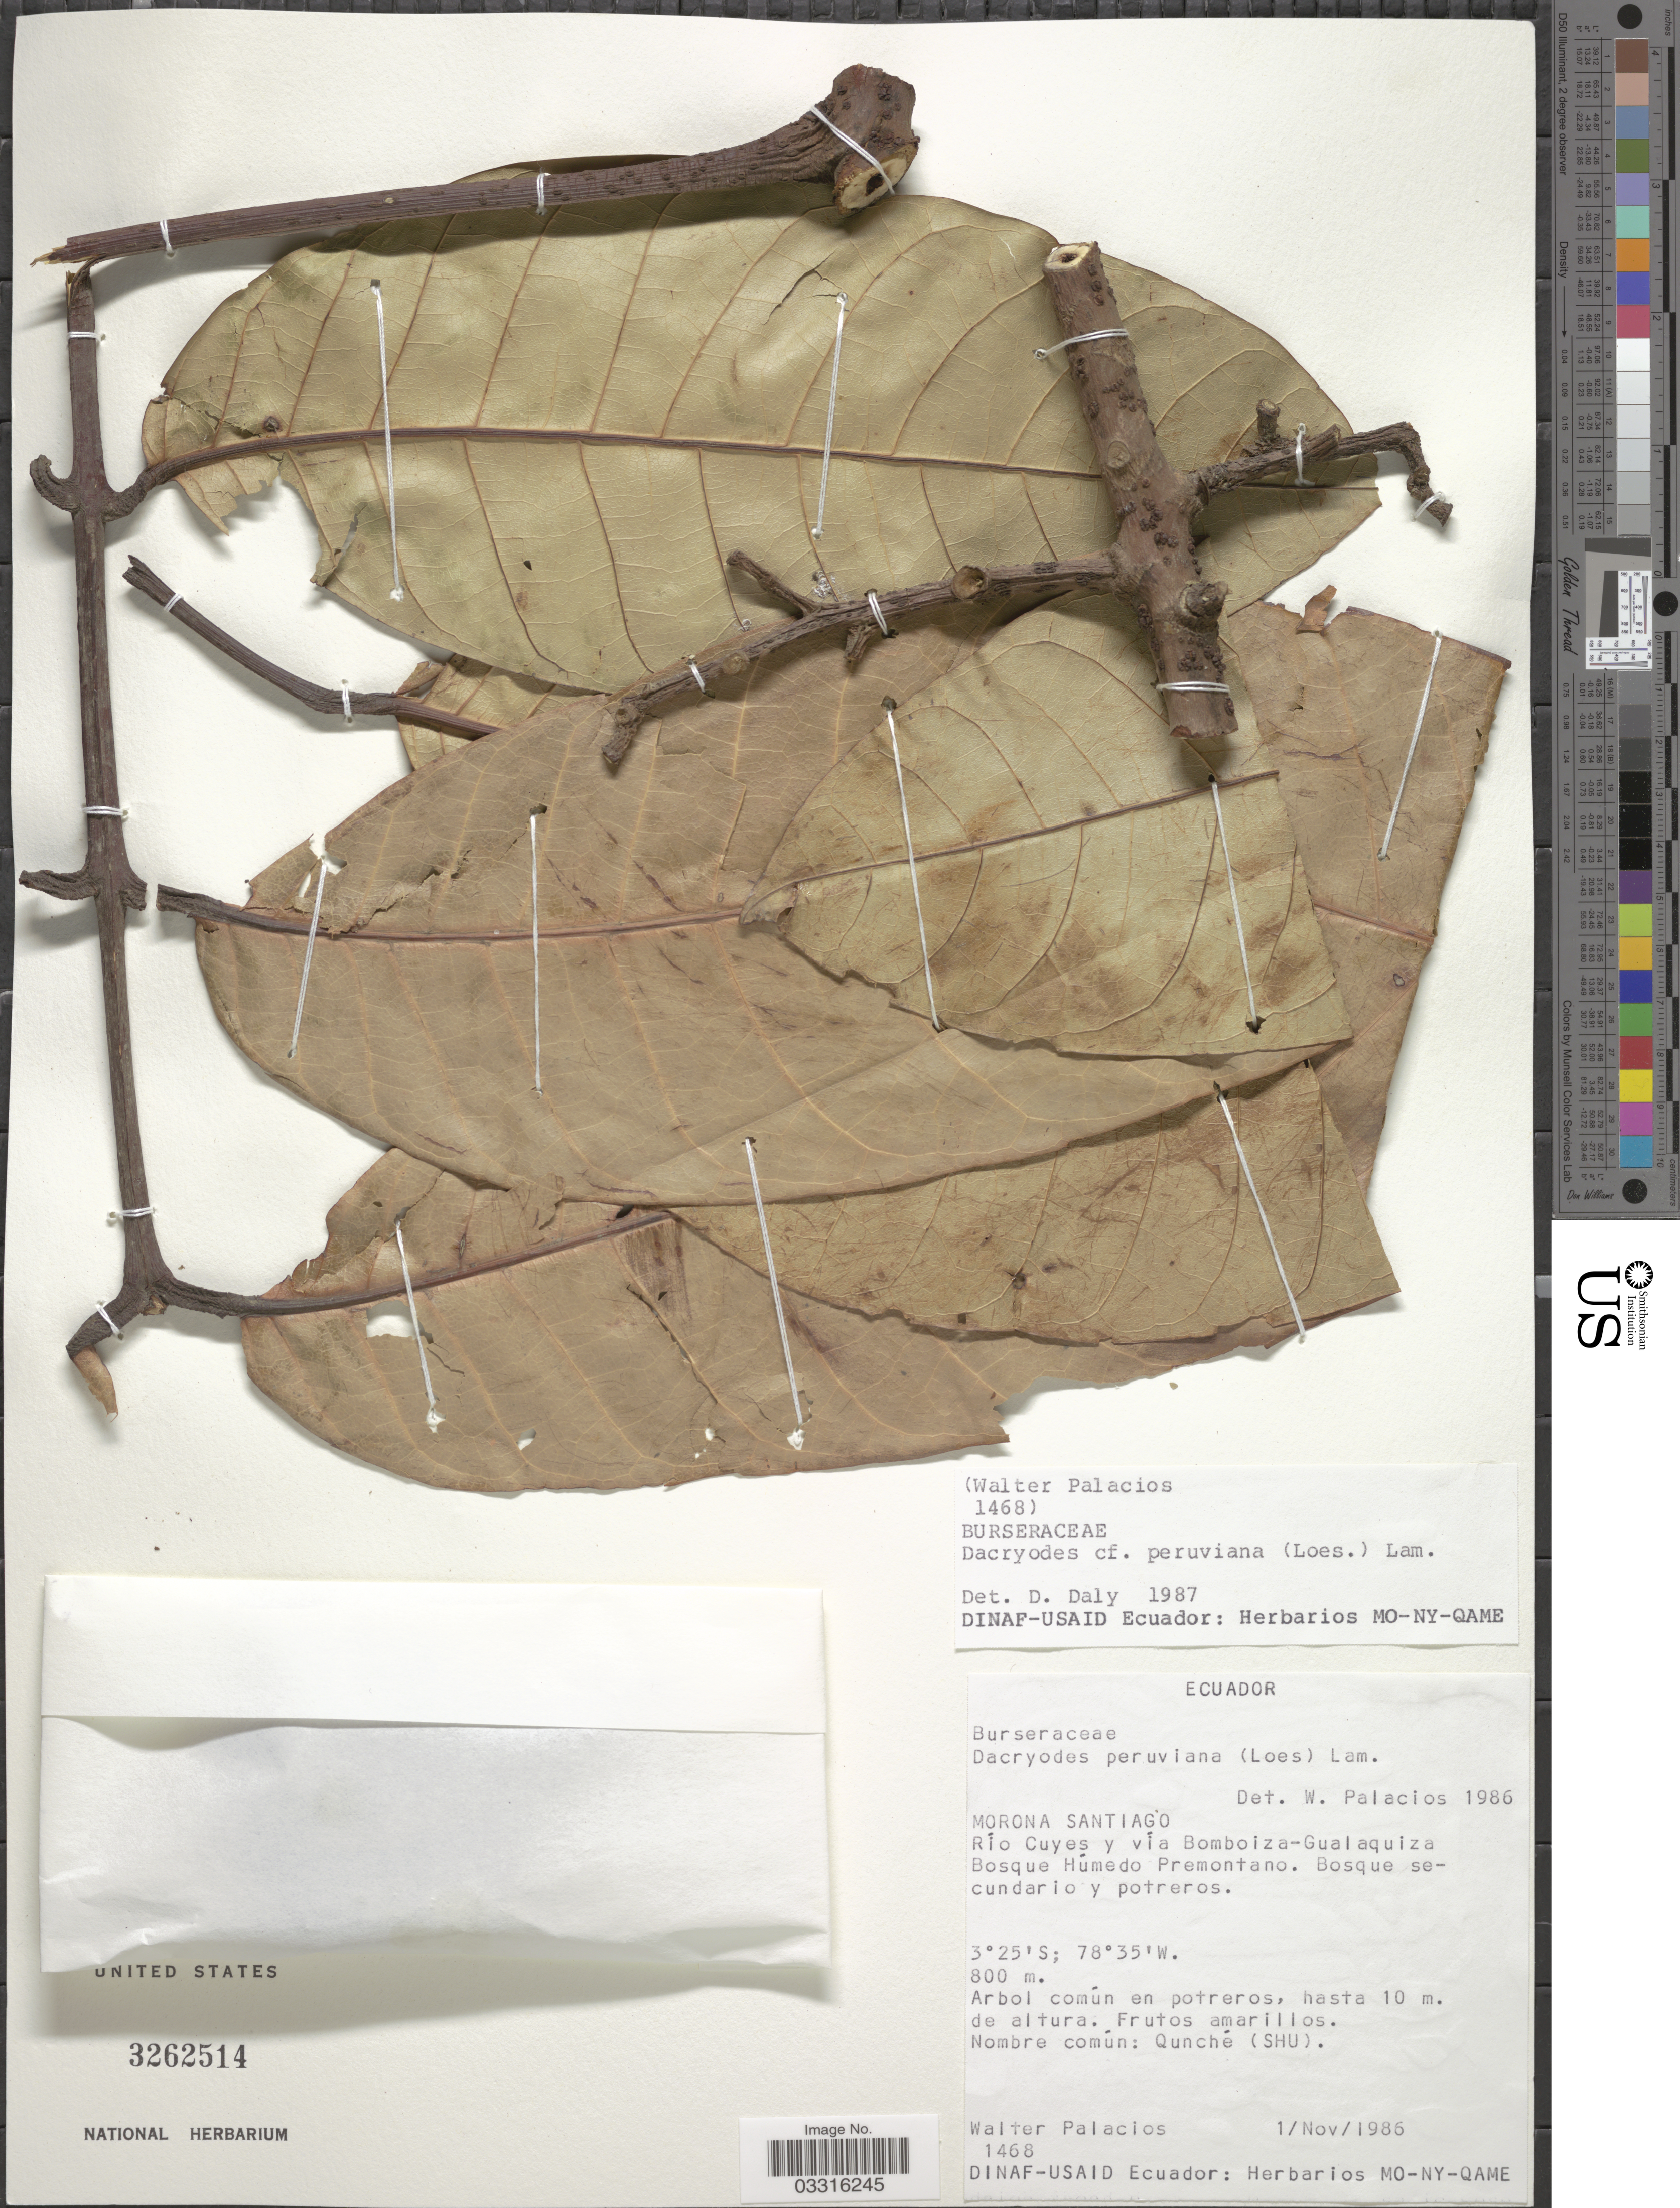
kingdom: Plantae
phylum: Tracheophyta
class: Magnoliopsida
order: Sapindales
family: Burseraceae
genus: Dacryodes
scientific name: Dacryodes peruviana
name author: (Loes.) H.J. Lam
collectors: W. Palacios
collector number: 1468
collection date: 1986-11-01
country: Ecuador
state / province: Morona-Santiago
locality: Río Cuyes y vía Bomboiza-Gualaquiza.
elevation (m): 800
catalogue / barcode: US 3262514